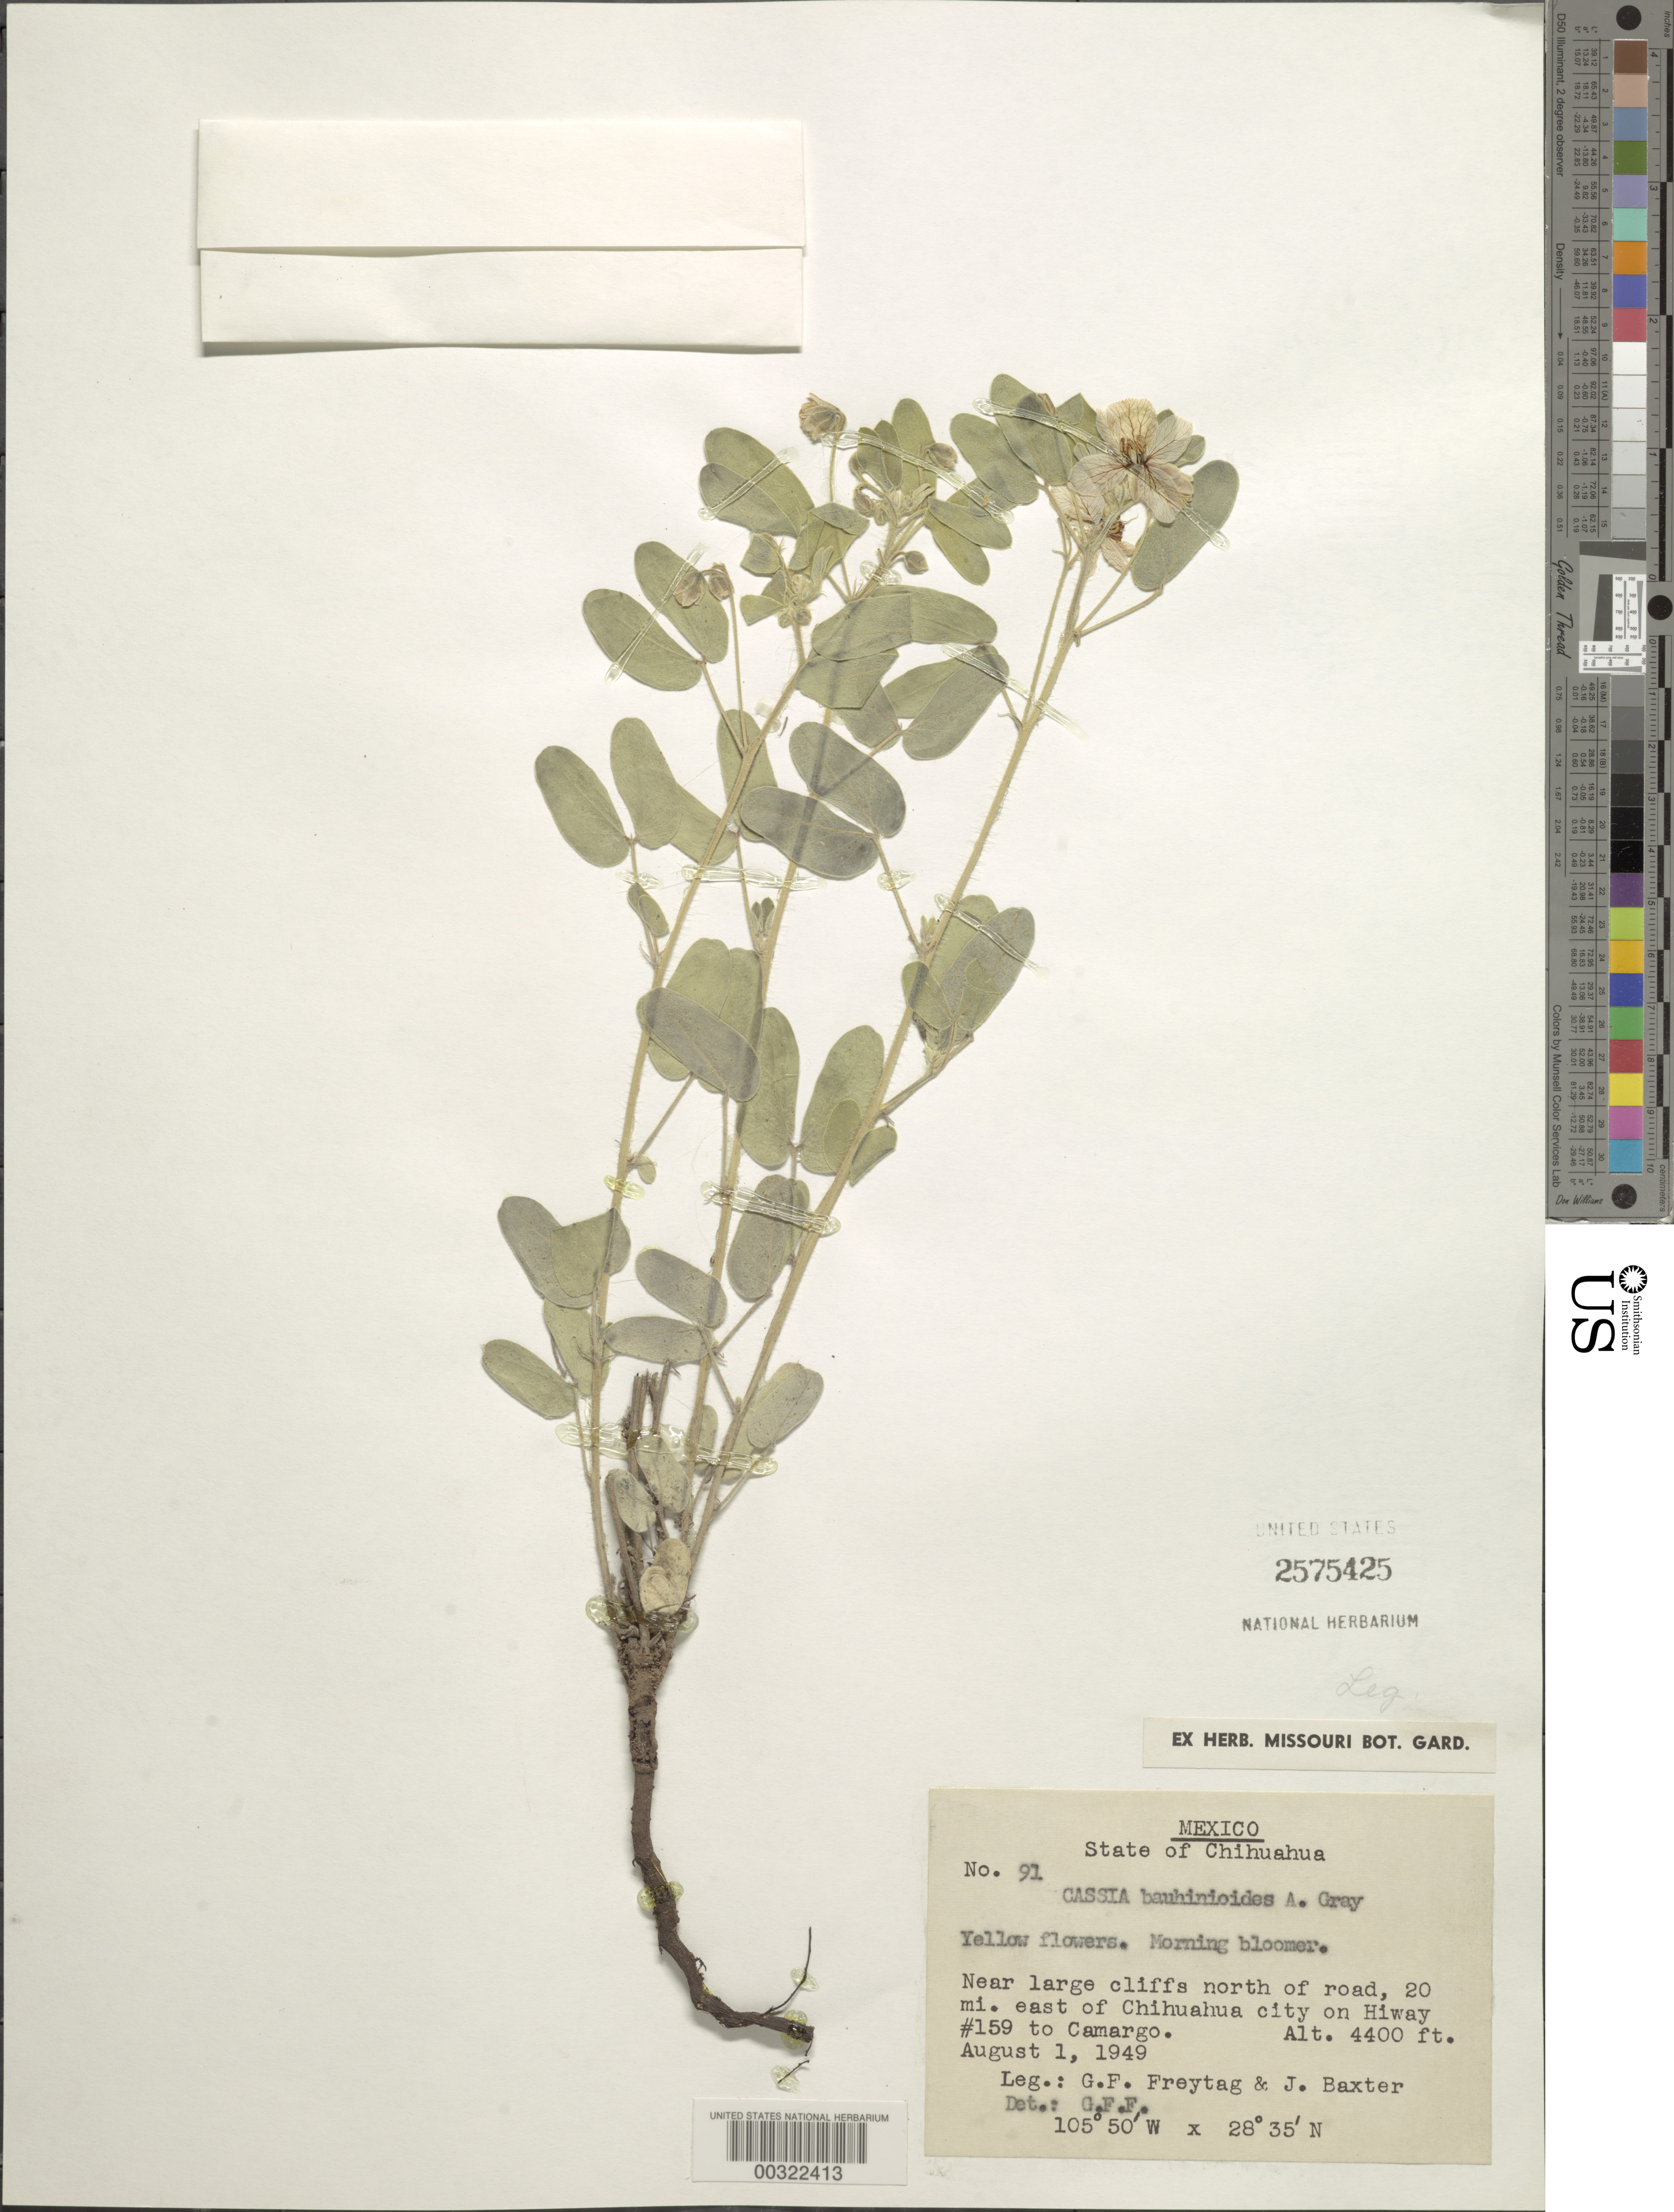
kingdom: Plantae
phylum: Tracheophyta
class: Magnoliopsida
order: Fabales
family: Fabaceae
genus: Senna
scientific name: Senna bauhinioides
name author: (A. Gray) H.S. Irwin & Barneby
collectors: G. F. Freytag & J. Baxter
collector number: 91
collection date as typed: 01 Aug 1949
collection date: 1949-08-01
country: Mexico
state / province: Chihuahua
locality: Near large cliffs N of road, 20 mi E of Chihuahua City on highway 159 to Camargo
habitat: Near large cliffs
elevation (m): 1341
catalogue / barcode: US 2575425